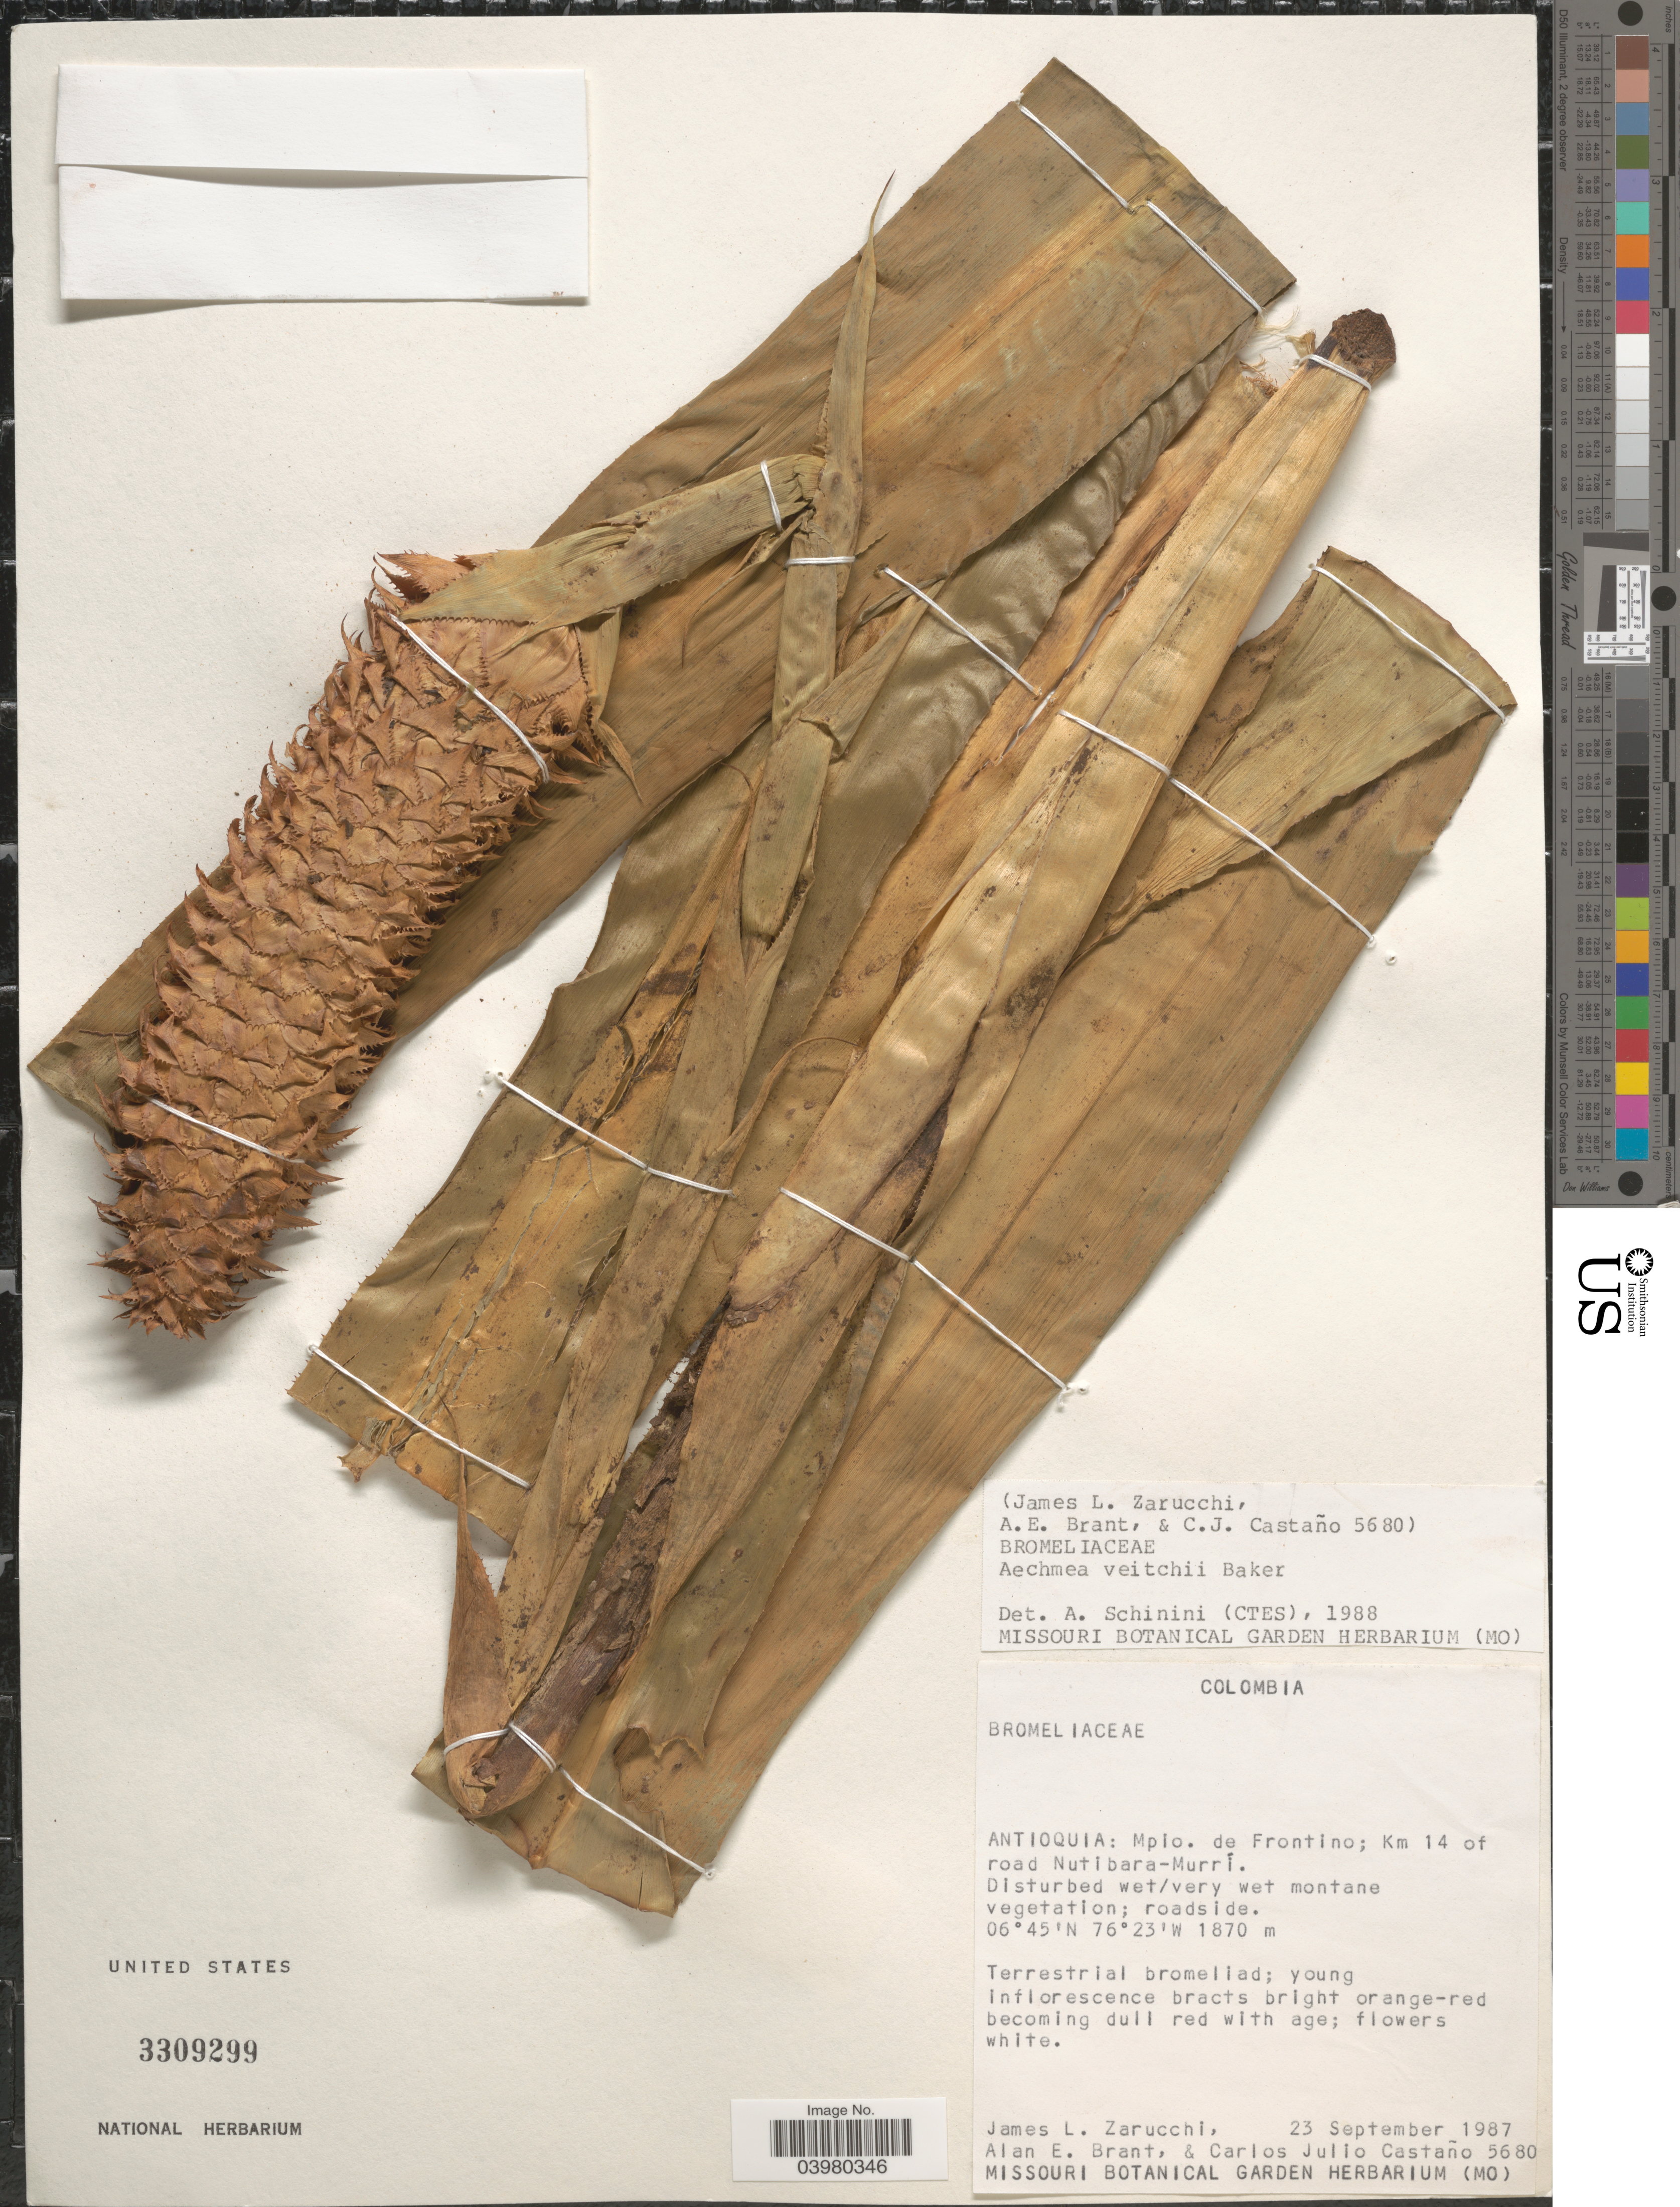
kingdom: Plantae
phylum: Tracheophyta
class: Liliopsida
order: Poales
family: Bromeliaceae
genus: Aechmea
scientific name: Aechmea veitchii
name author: Baker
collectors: J. L. Zarucchi, A. Brant & C. Castaño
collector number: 5680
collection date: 1987-09-23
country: Colombia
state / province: Antioquia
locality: Mpio. de Frontino; Km 14 of road Nutibara-Murrí.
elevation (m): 1870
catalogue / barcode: US 3309299